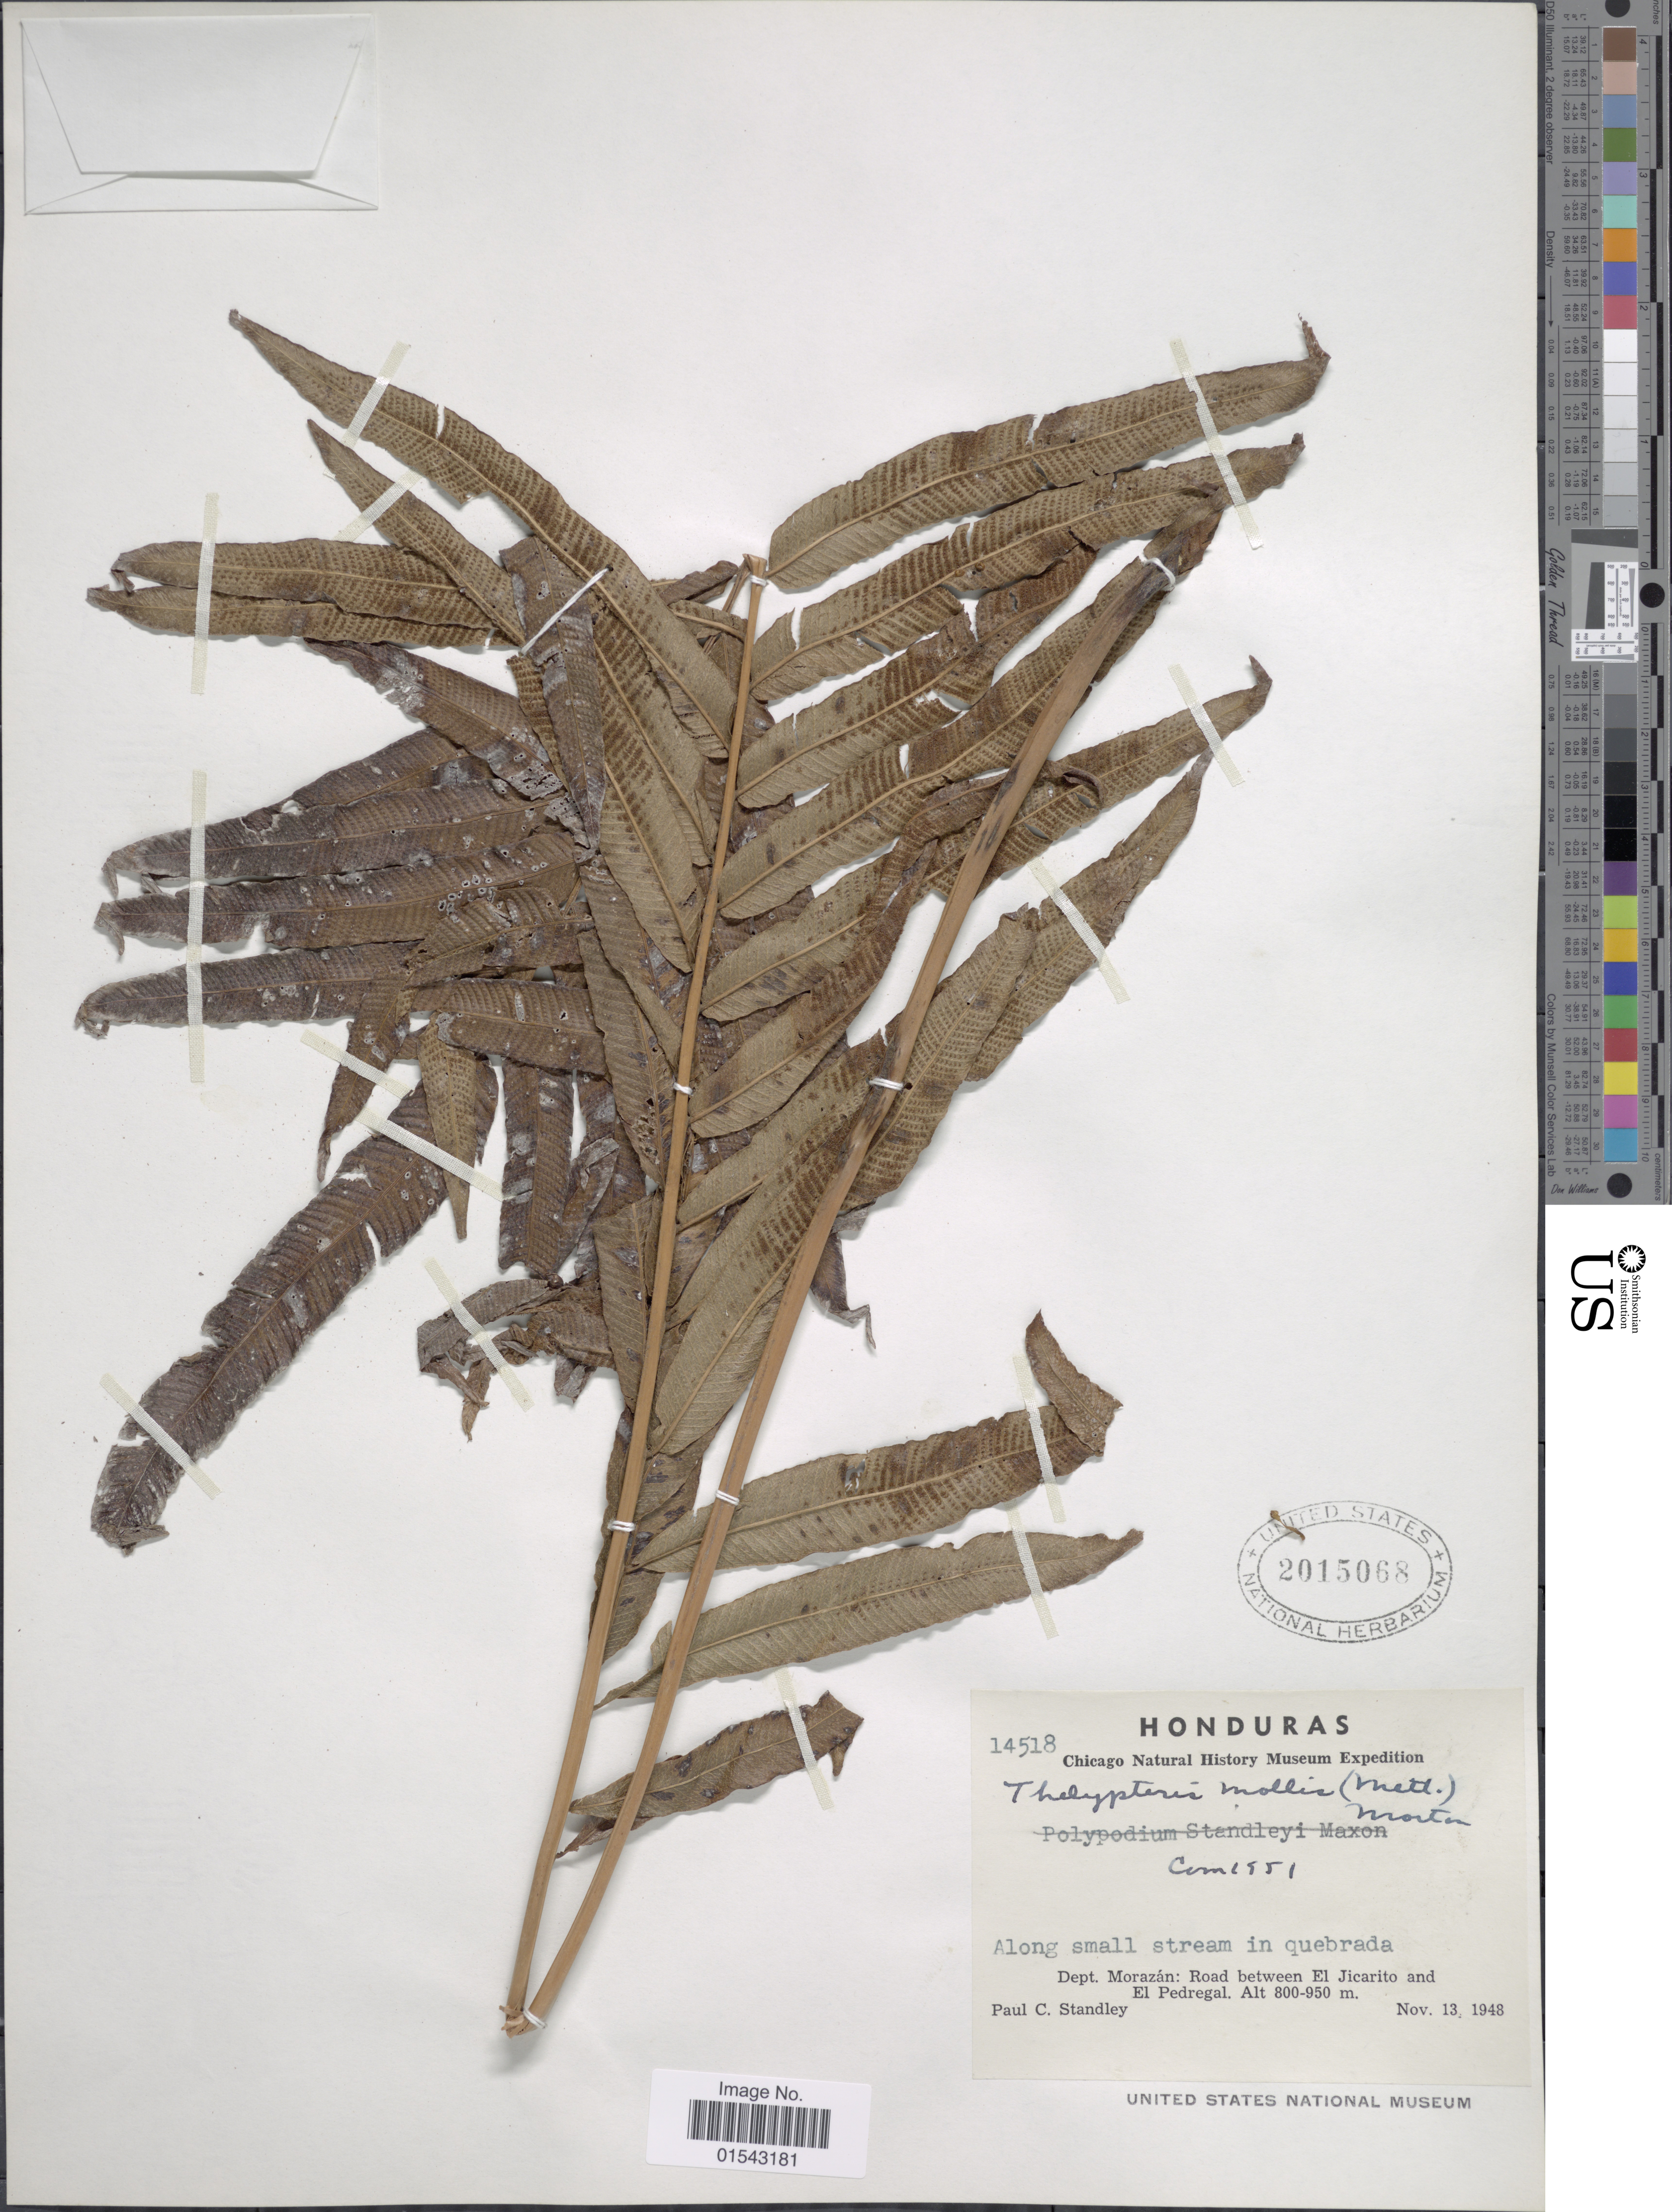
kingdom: Plantae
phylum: Tracheophyta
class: Polypodiopsida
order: Polypodiales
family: Thelypteridaceae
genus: Meniscium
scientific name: Meniscium arborescens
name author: Humb. & Bonpl. ex Willd.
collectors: P. C. Standley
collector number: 14518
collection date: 1948-11-13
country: Honduras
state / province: Fco. Morazán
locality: Honduras, Dept. Morazan: road between El Jicarito and El Pedregal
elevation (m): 800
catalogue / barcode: US 2015068